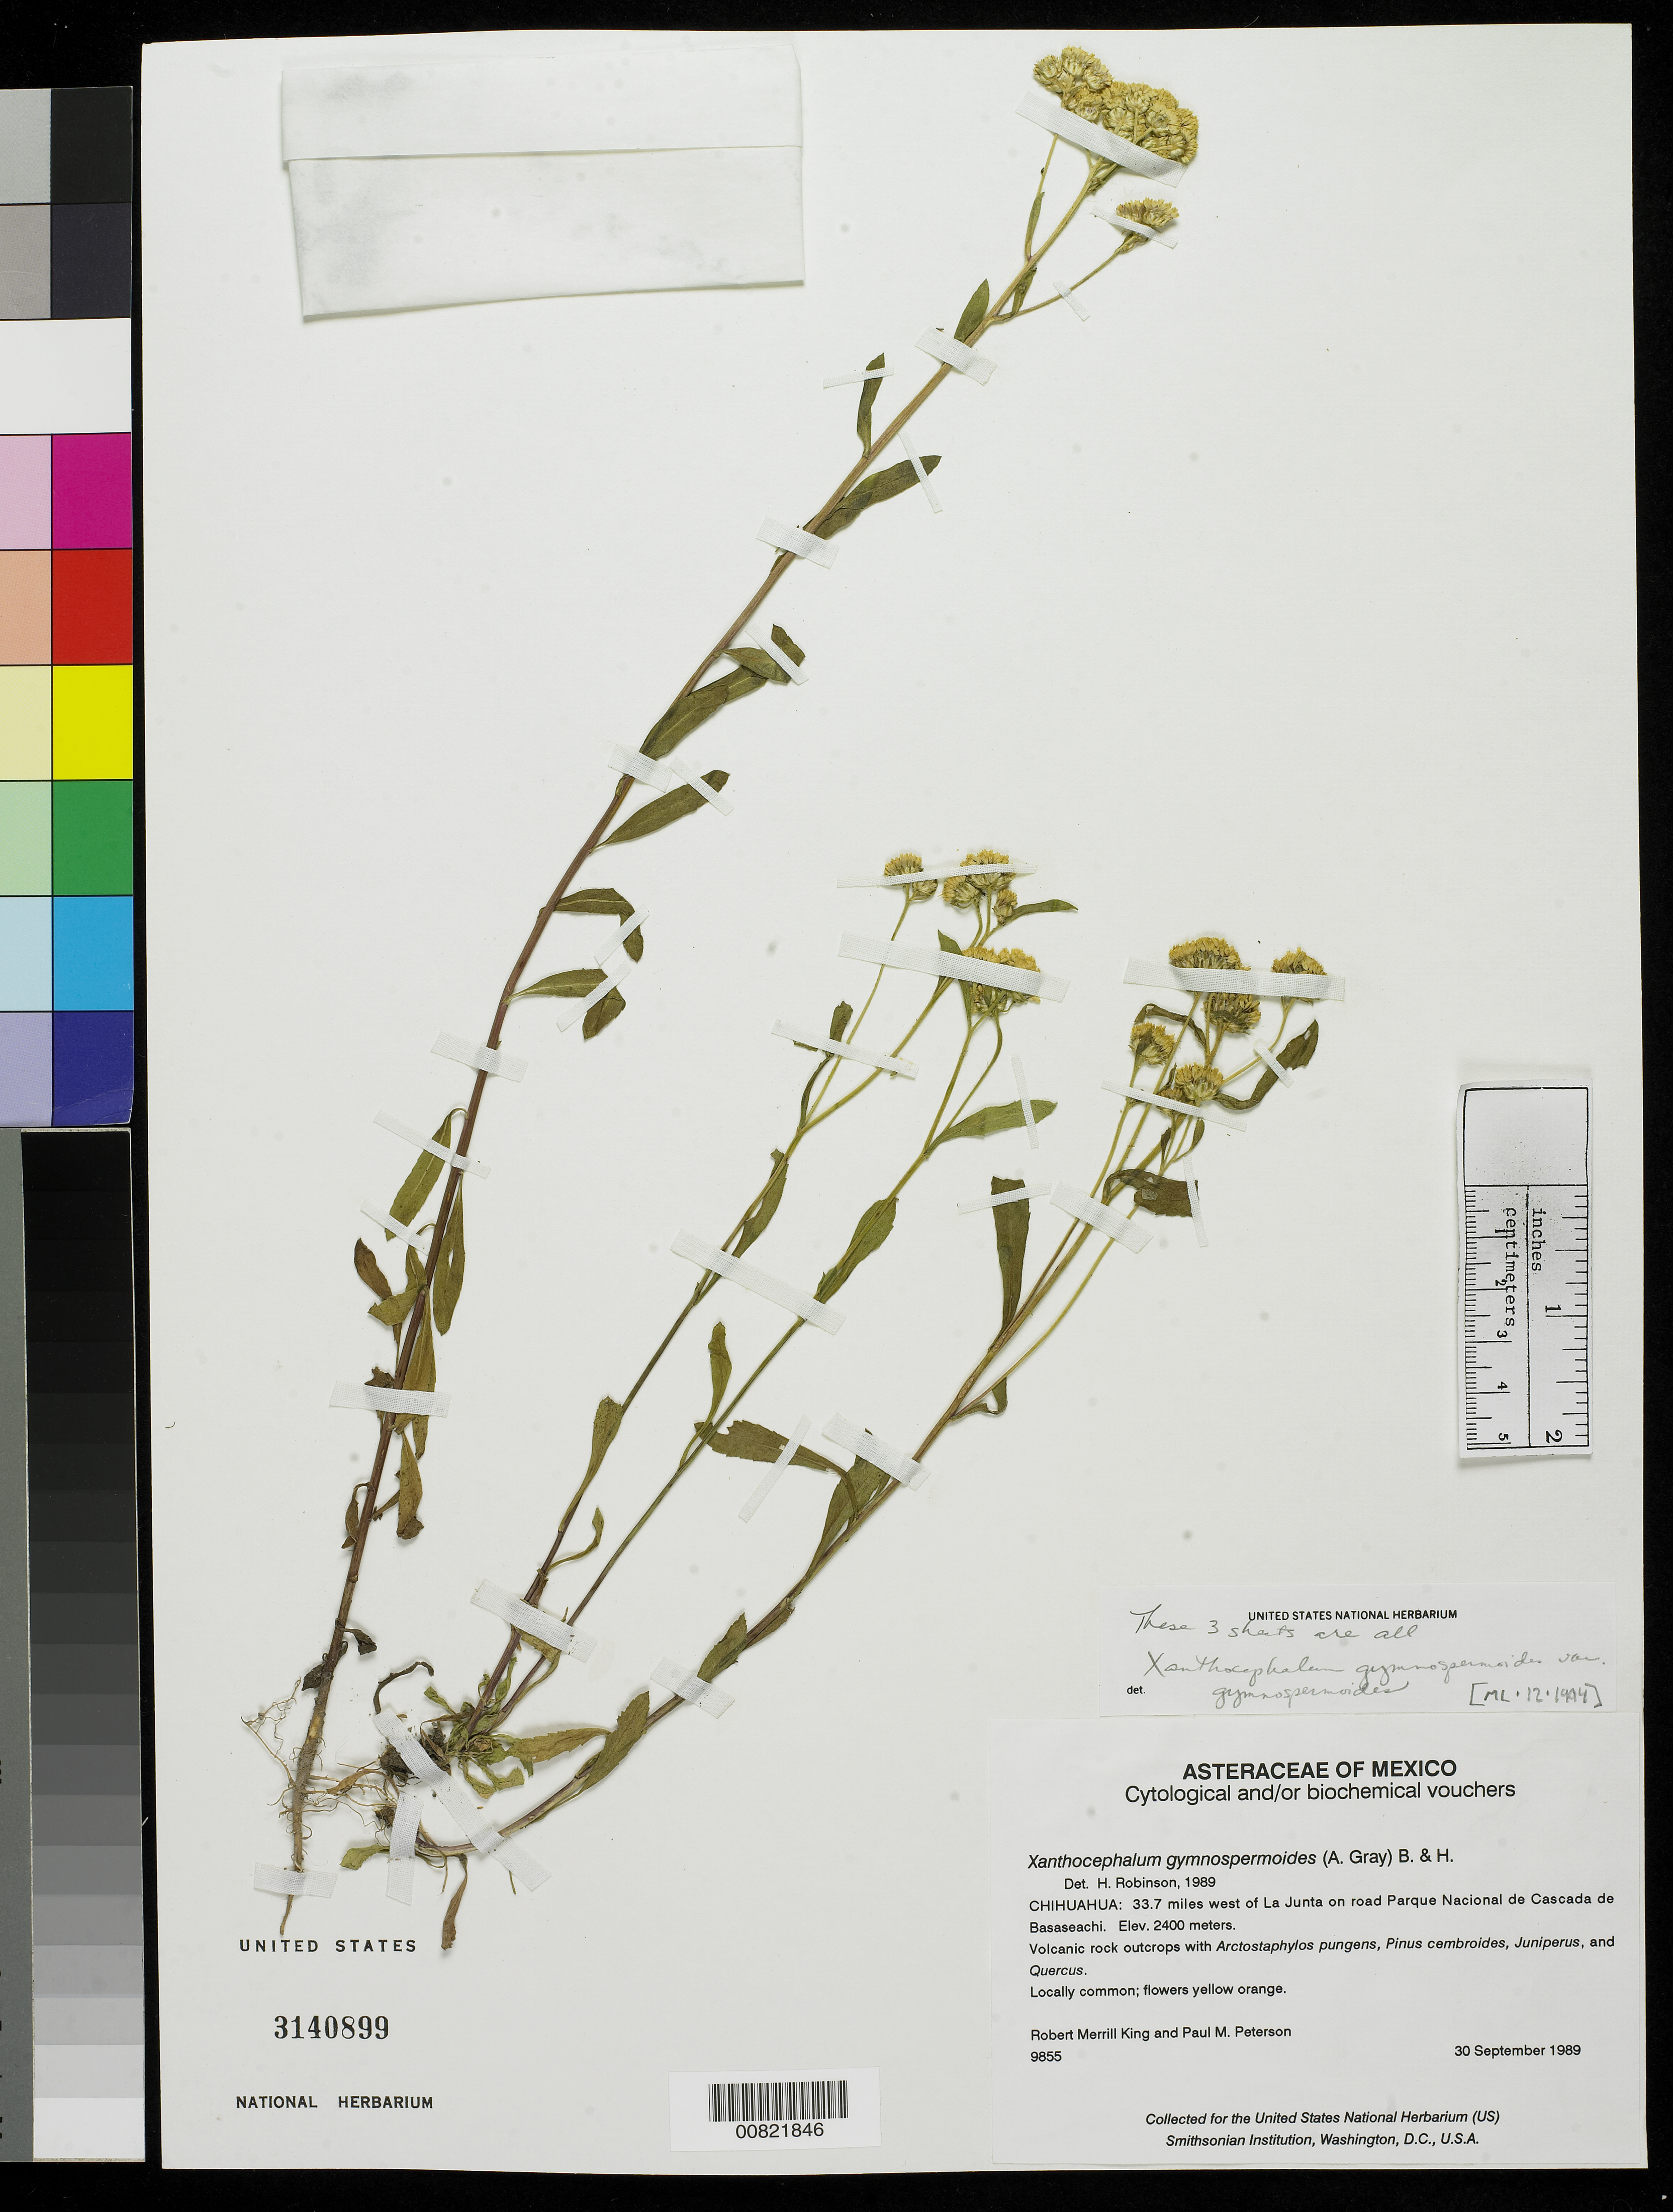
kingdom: Plantae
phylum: Tracheophyta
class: Magnoliopsida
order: Asterales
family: Asteraceae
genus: Xanthocephalum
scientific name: Xanthocephalum gymnospermoides var. gymnospermoides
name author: (A. Gray) Benth. & Hook. f.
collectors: R. M. King & P. M. Peterson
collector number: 9855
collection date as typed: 30 Sep 1989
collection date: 1989-09-30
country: Mexico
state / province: Chihuahua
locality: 33.7 miles west of La Junta on road to Parque Nacional Cascada de Basaseachic.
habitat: Volcanic rock outcrops with Arctostaphylos pungens, Pinus cembroides, Juniperus, and Quercus.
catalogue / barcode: US 3140899